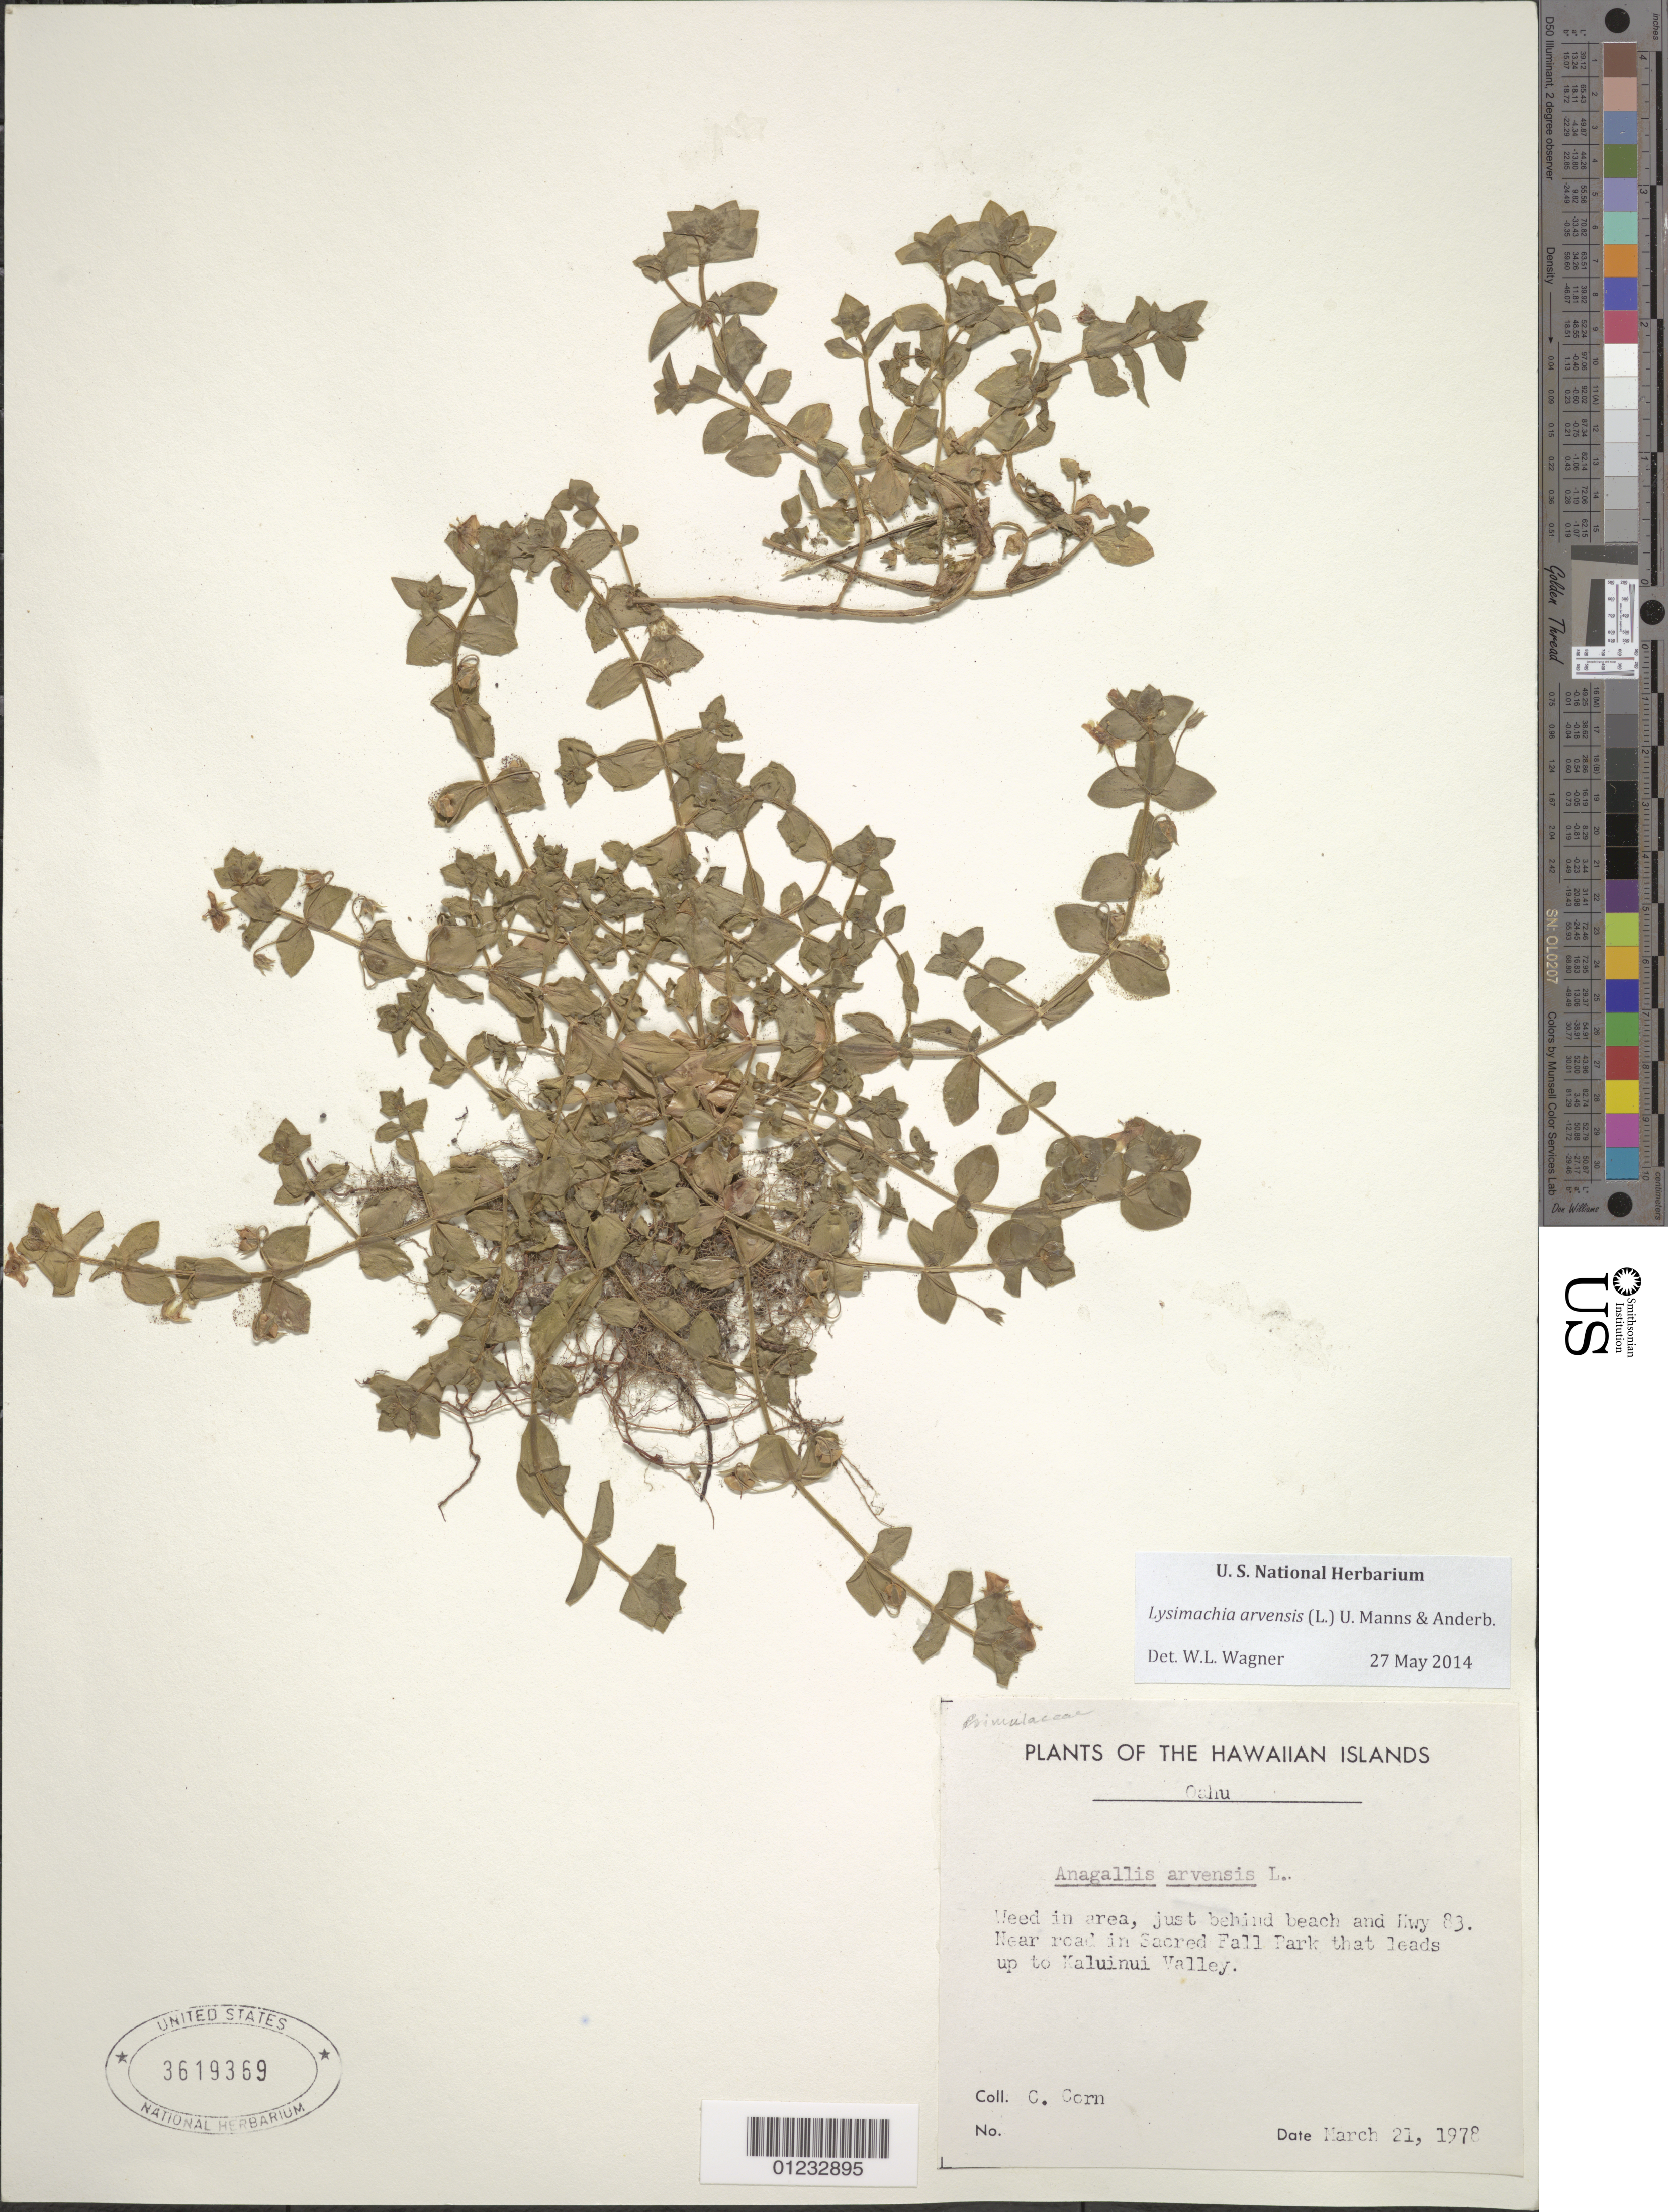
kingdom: Plantae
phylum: Tracheophyta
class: Magnoliopsida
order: Ericales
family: Primulaceae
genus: Lysimachia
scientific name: Lysimachia arvensis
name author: (L.) U. Manns & Anderb.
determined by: Wagner, W. L., (BOT), Smithsonian Institution - National Museum of Natural History (UNITED STATES)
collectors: C. Corn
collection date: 1978-03-21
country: United States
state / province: Hawaii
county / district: Honolulu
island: Oahu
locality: Just behind beach and Hwy 83, near road in Sacred Falls Park that leads up to Kaluinui Valley.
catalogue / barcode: US 3619369